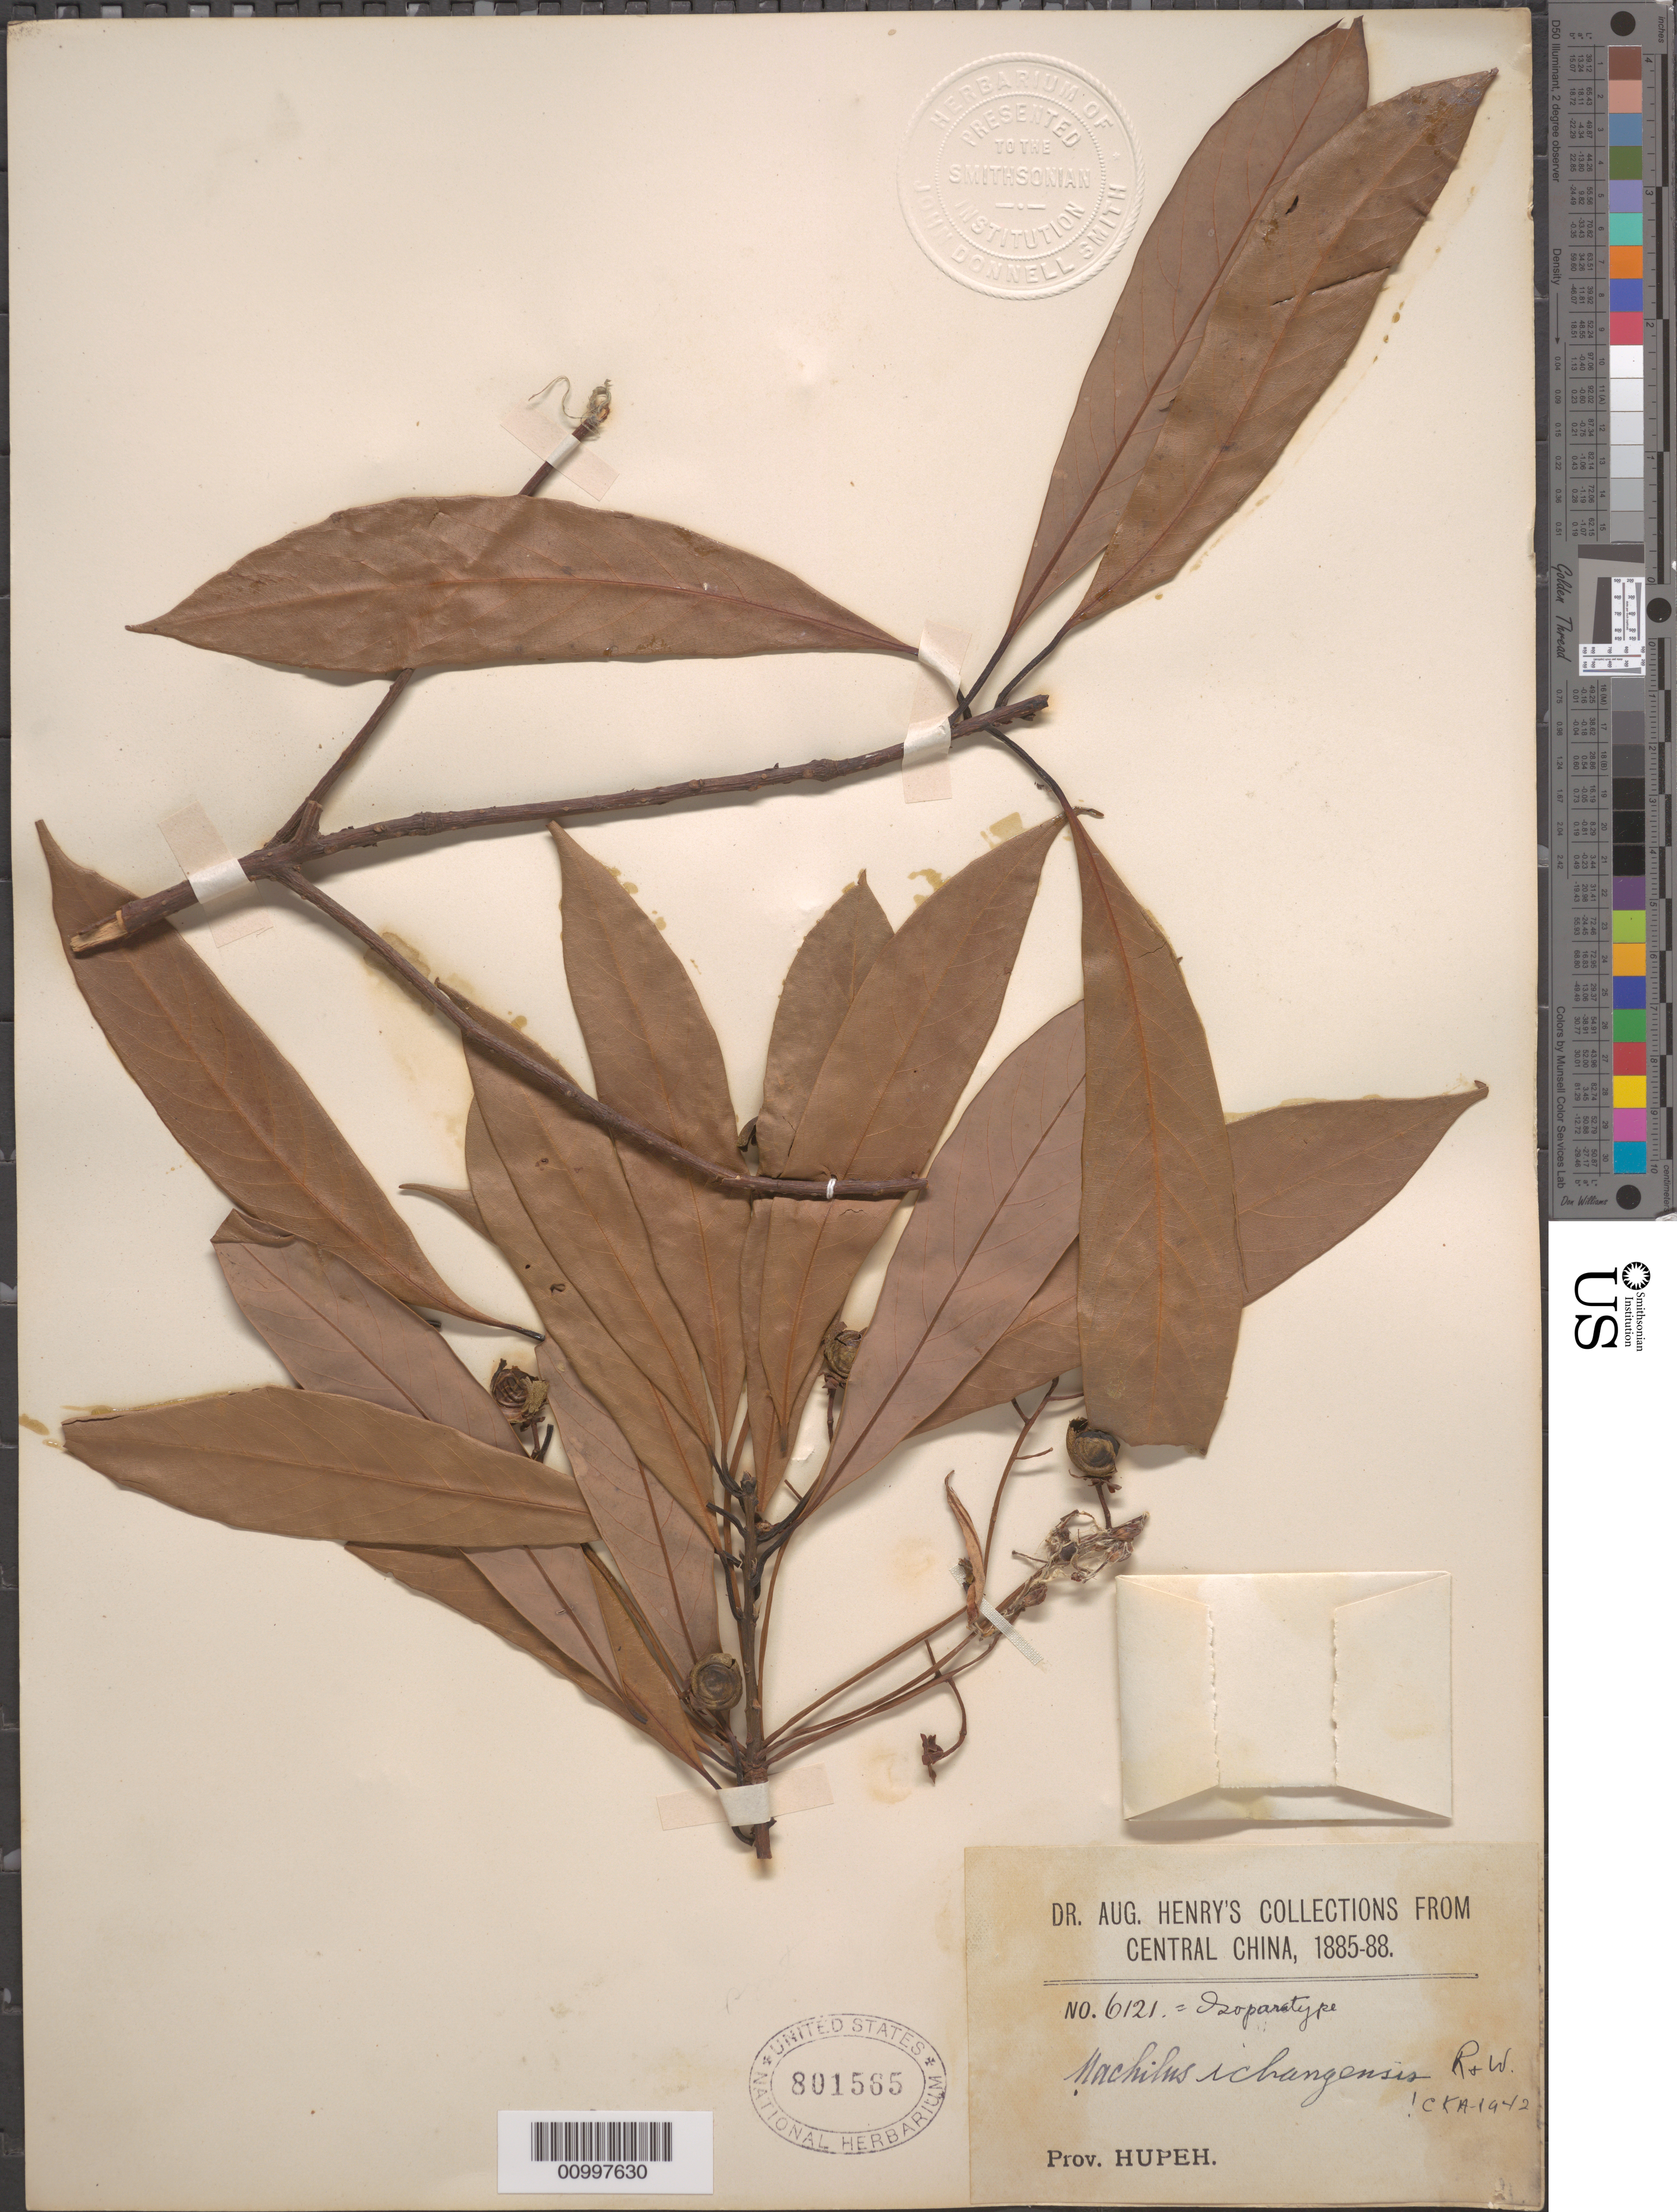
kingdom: Plantae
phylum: Tracheophyta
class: Magnoliopsida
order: Laurales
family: Lauraceae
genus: Machilus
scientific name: Machilus ichangensis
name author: Rehder & E.H. Wilson in Sarg.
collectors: A. Henry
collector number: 6121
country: China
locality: Central China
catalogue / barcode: US 801565